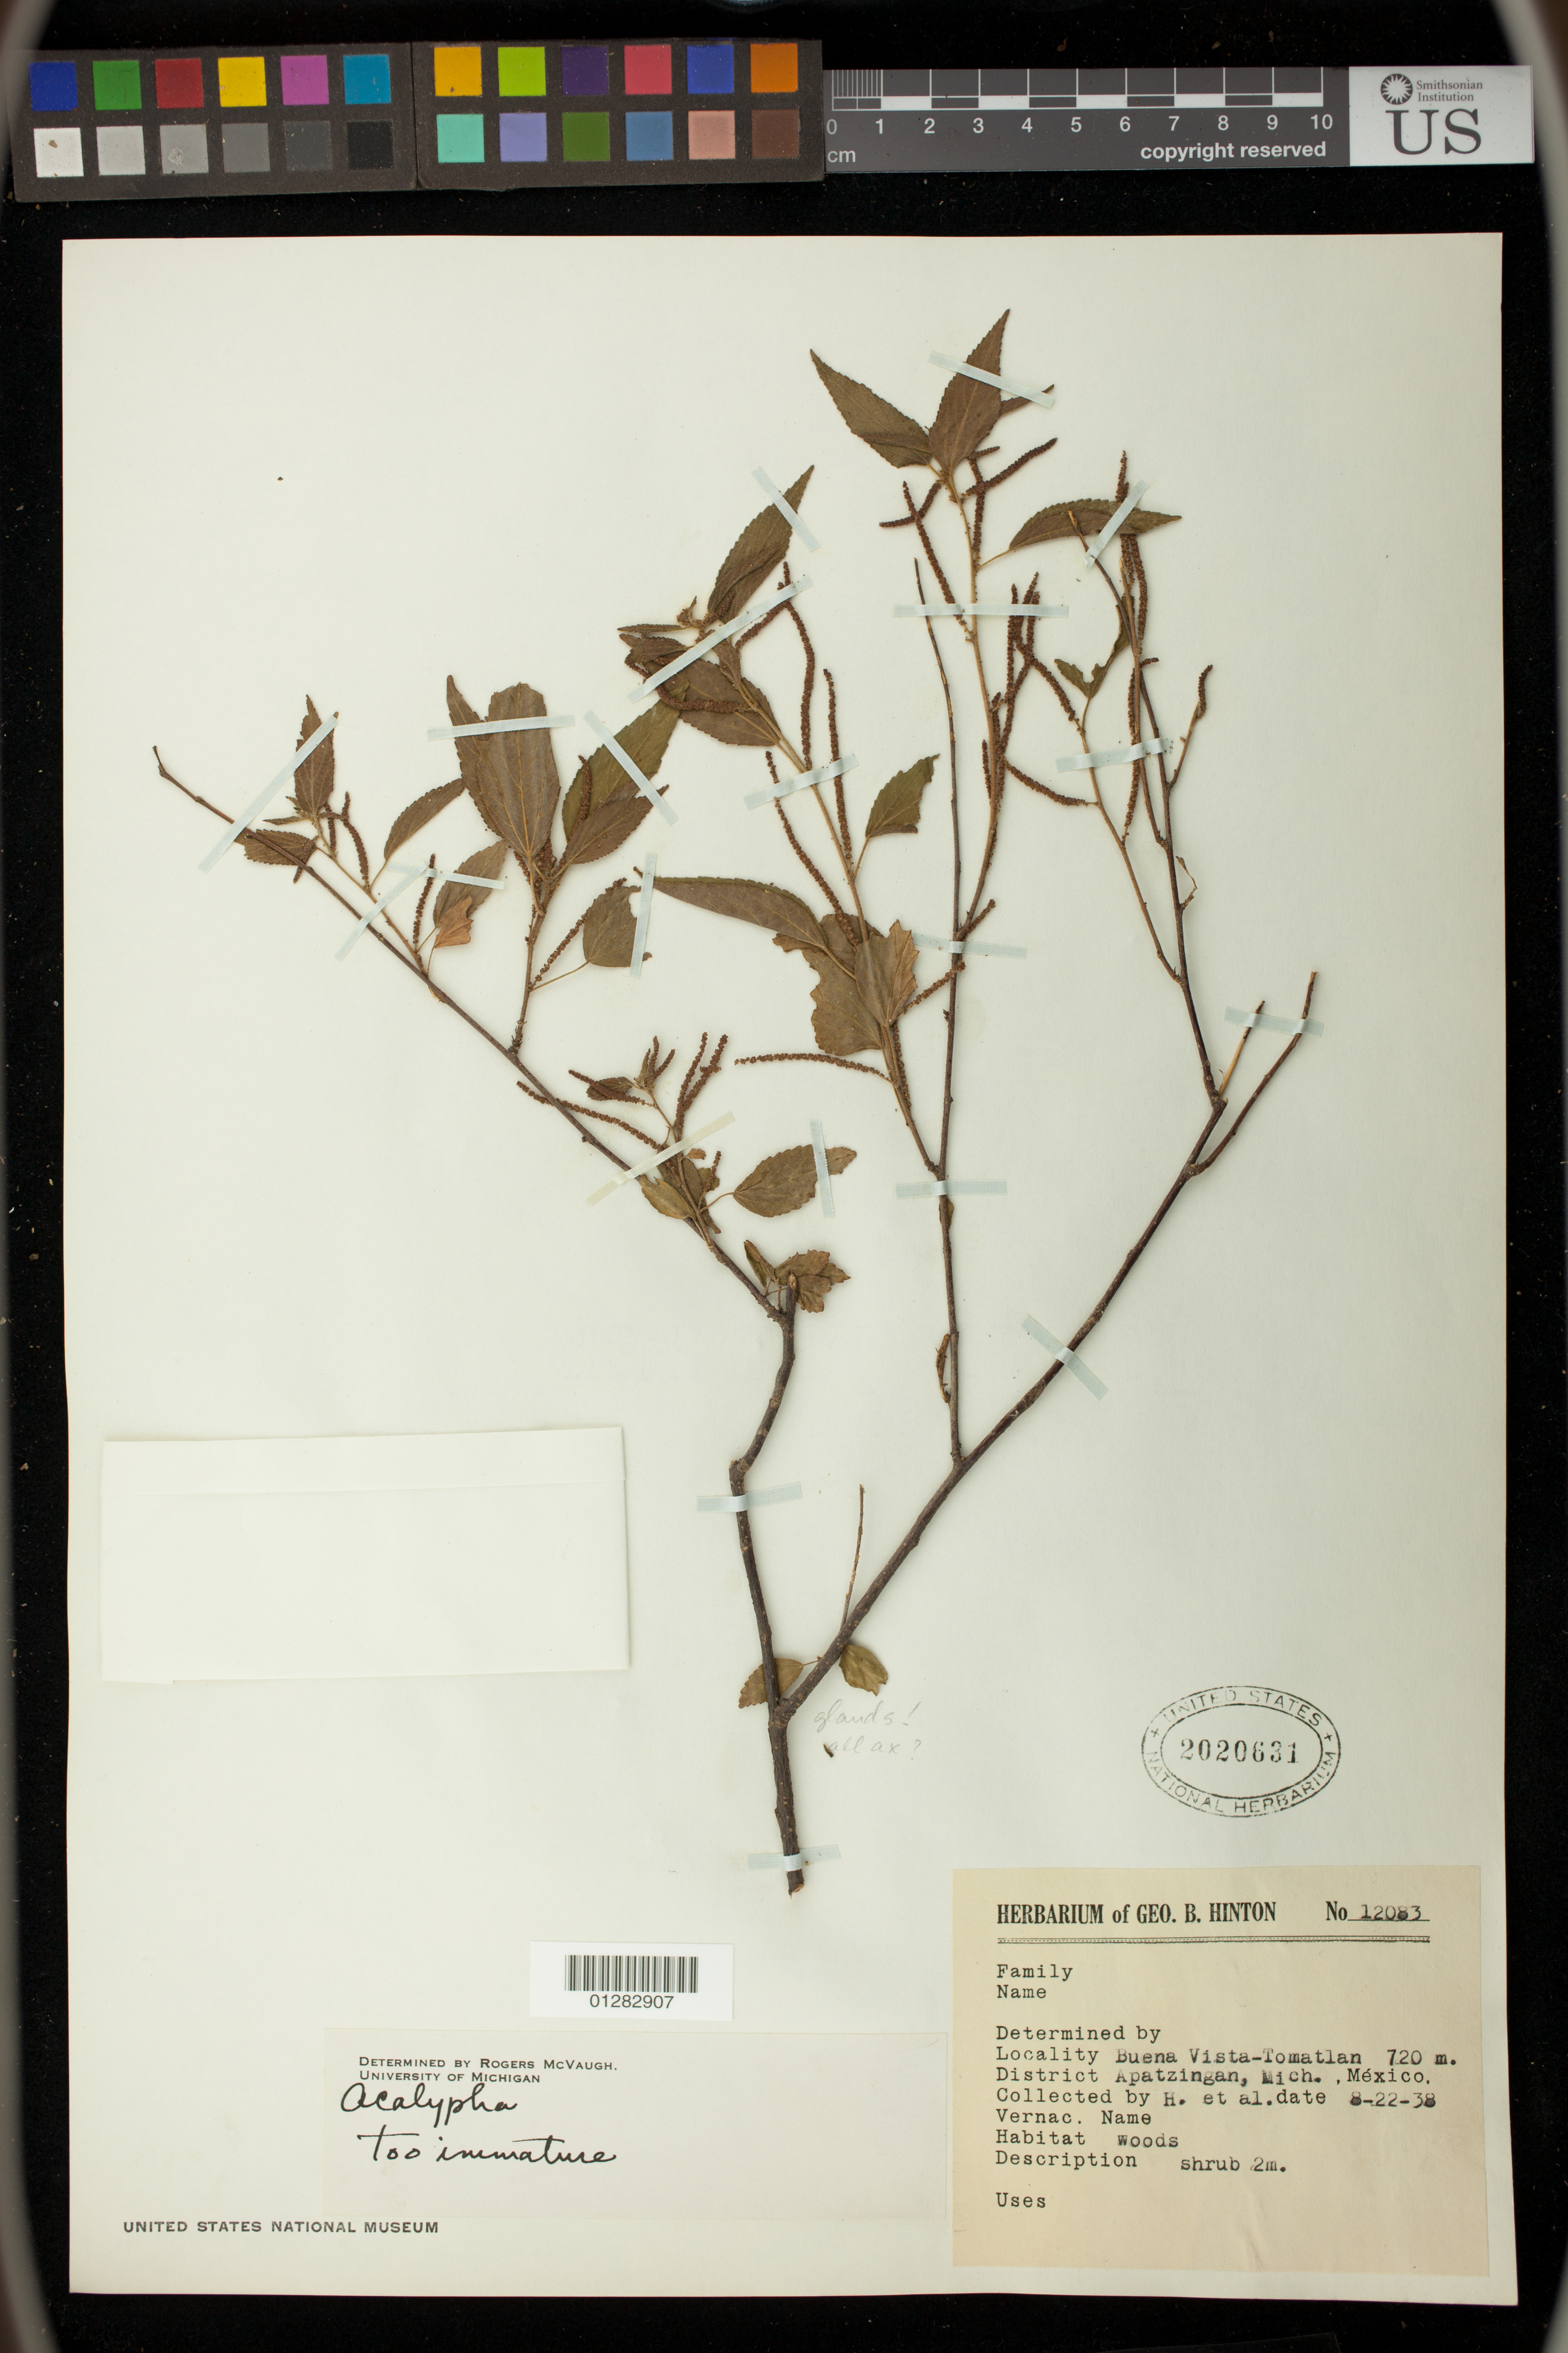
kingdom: Plantae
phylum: Tracheophyta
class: Magnoliopsida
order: Malpighiales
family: Euphorbiaceae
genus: Acalypha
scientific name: Acalypha sp.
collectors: G. B. Hinton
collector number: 12083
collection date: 1938-08-22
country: Mexico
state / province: Michoacán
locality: Buena Vista-Tomatlan, Distr. Apatzingan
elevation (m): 219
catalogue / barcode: US 2020631